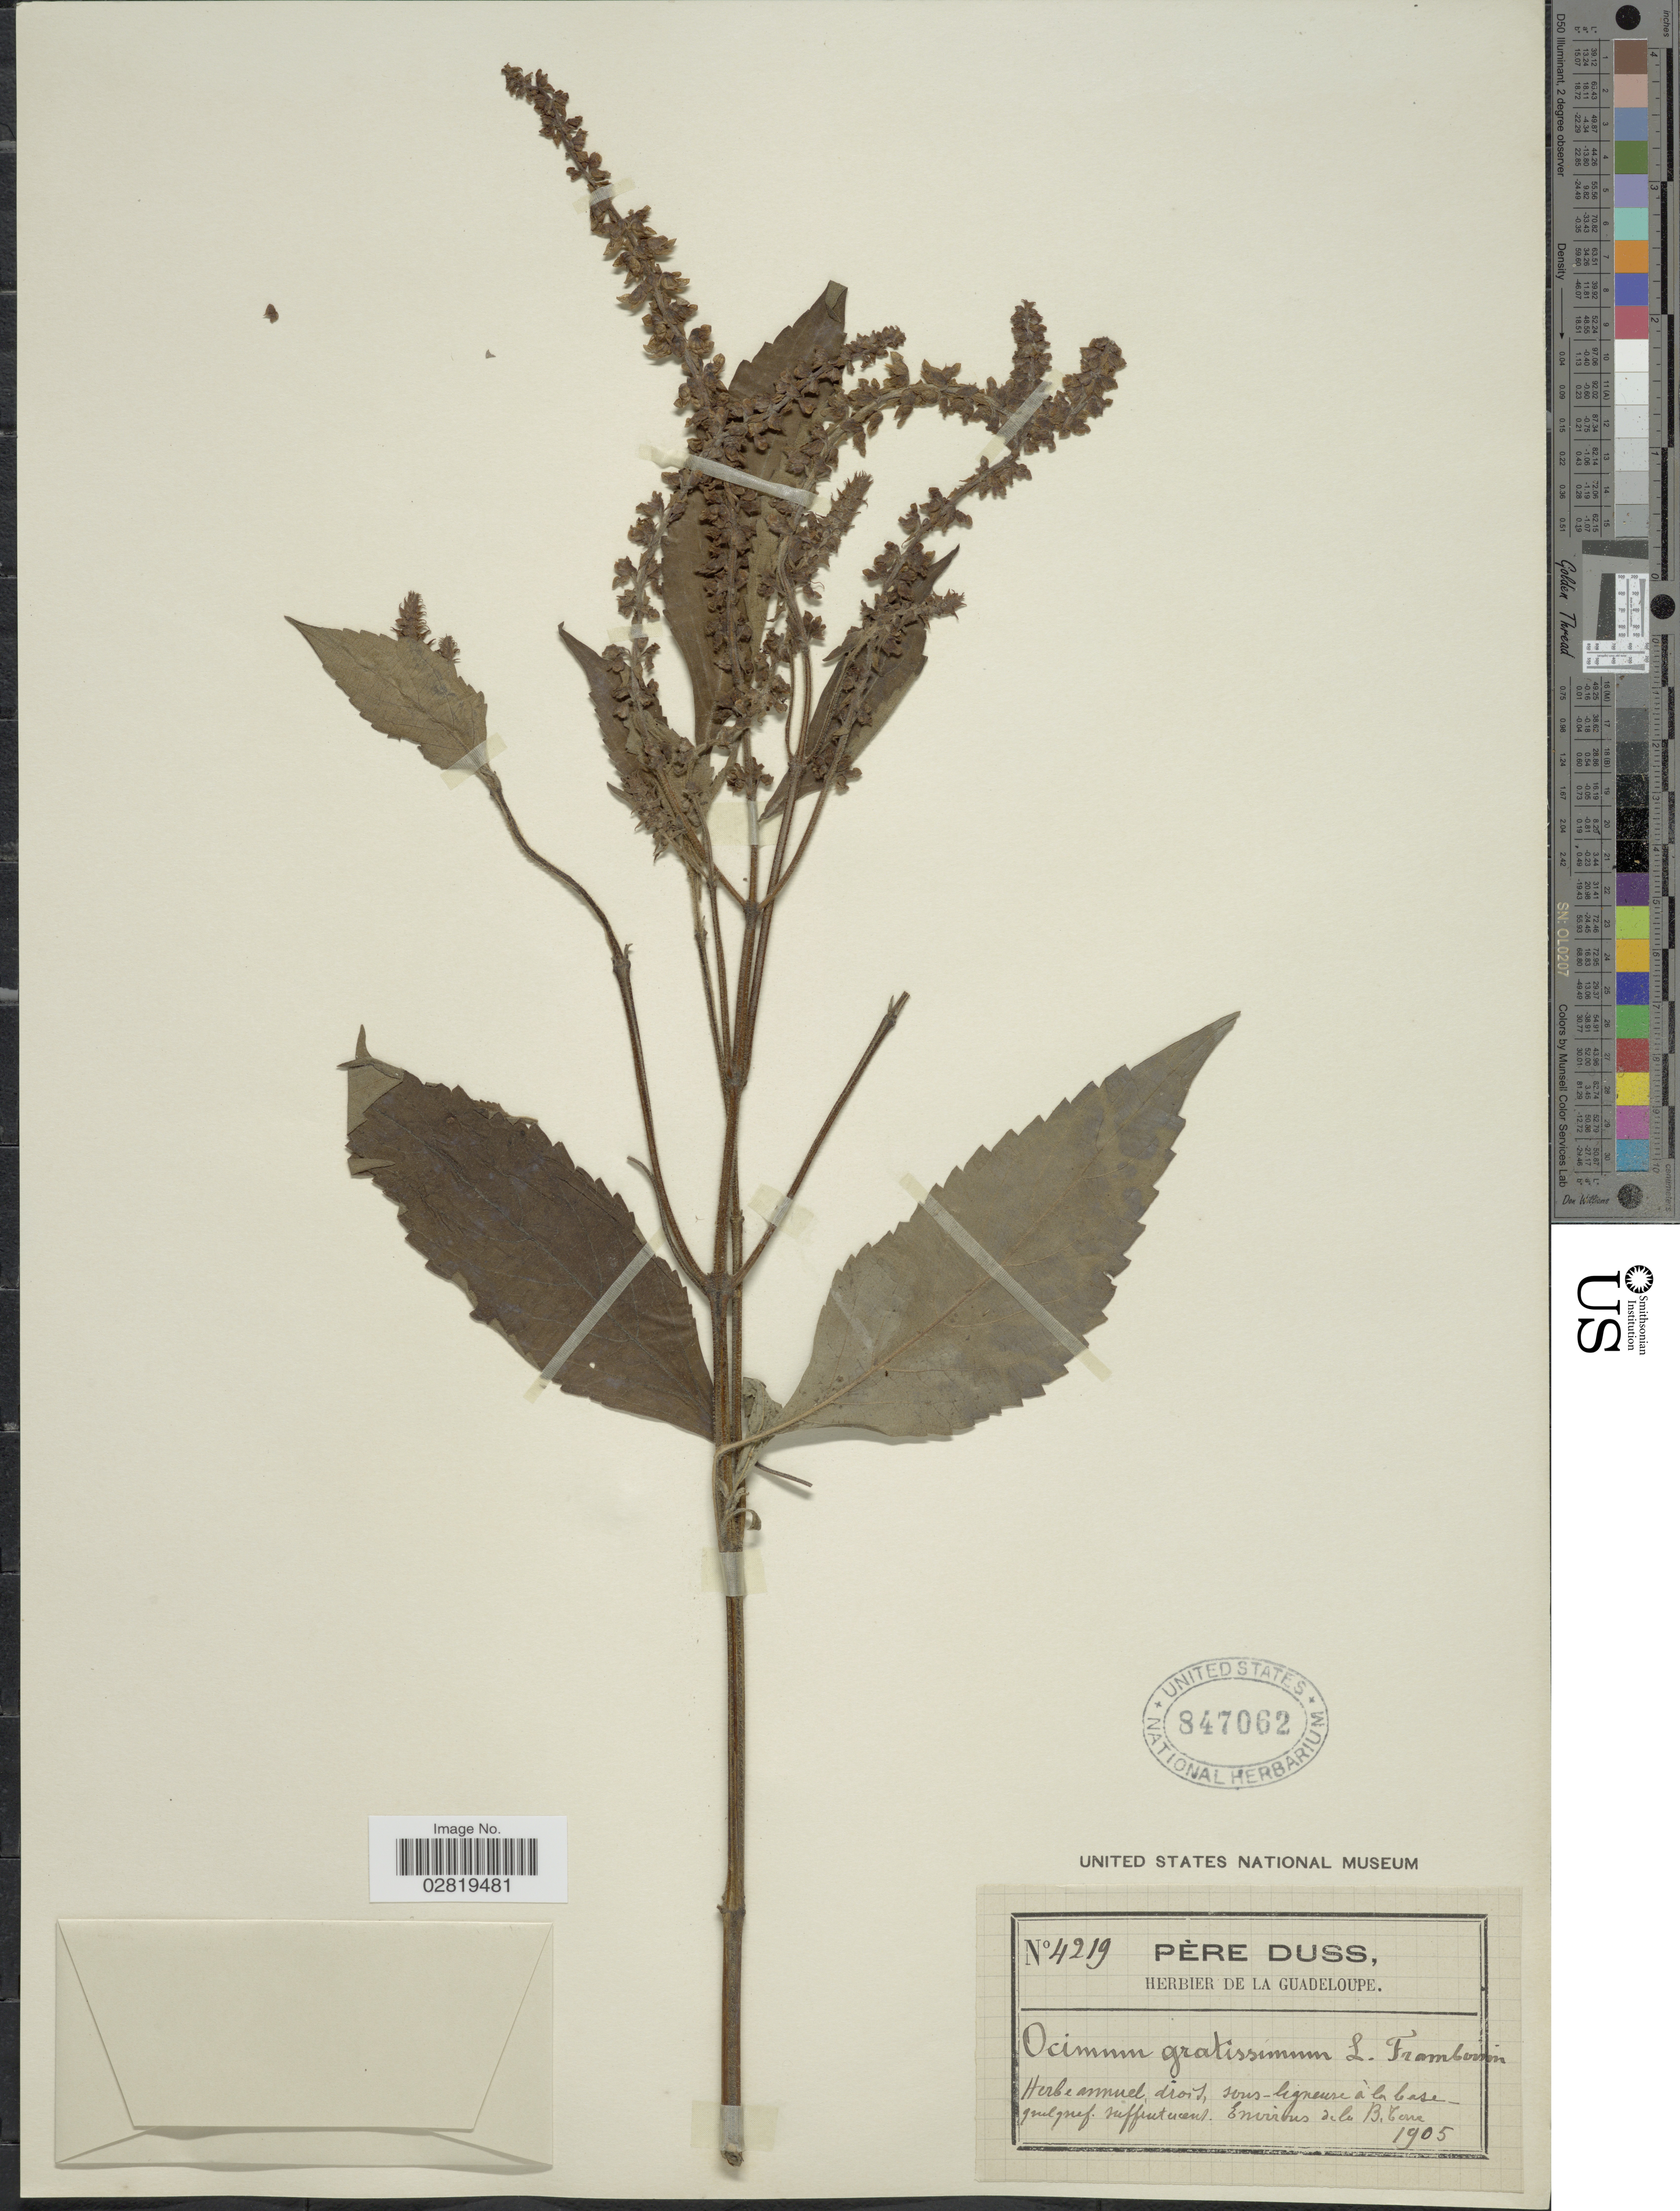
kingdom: Plantae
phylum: Tracheophyta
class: Magnoliopsida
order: Lamiales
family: Lamiaceae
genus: Ocimum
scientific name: Ocimum gratissimum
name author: L.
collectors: Père Duss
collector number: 4219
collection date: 1905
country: Guadeloupe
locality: Environs de la B. Terre.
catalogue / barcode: US 847062